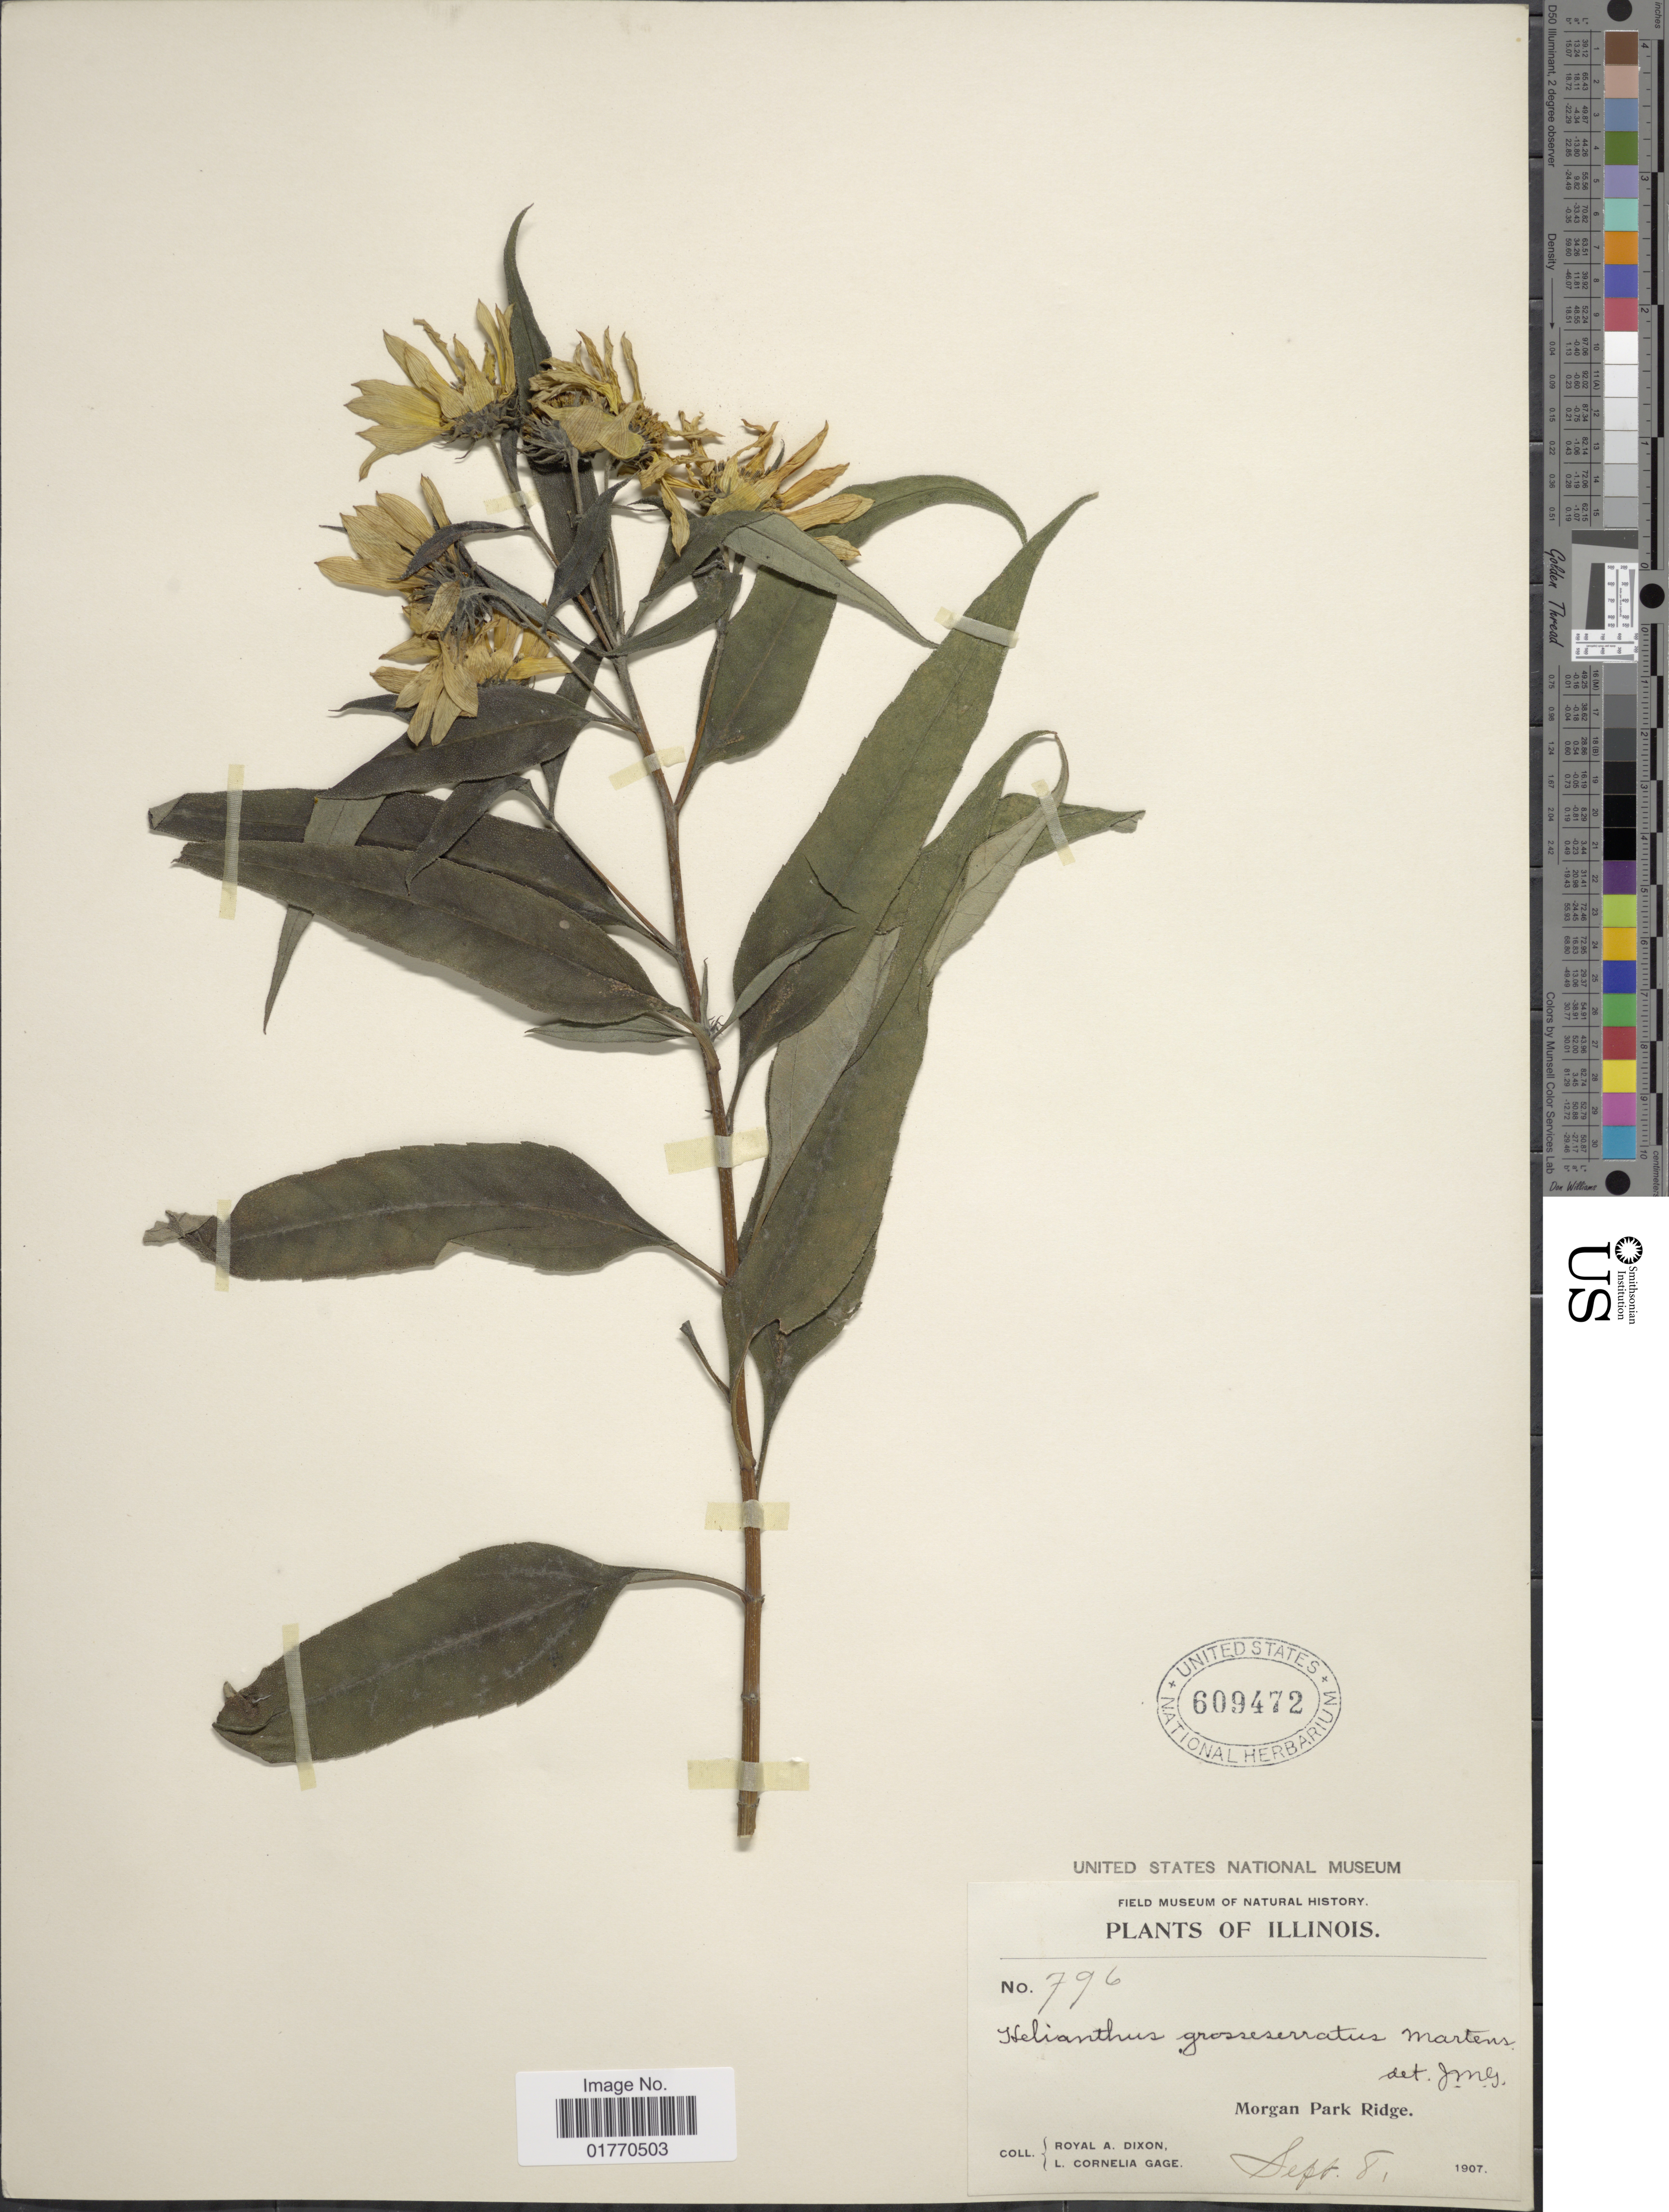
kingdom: Plantae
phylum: Tracheophyta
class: Magnoliopsida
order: Asterales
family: Asteraceae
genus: Helianthus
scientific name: Helianthus grosseserratus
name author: M. Martens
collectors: R. A. Dixon & L. Gage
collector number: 796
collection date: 1907-09-28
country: United States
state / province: Illinois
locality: Morgan Park Ridge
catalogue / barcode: US 609472